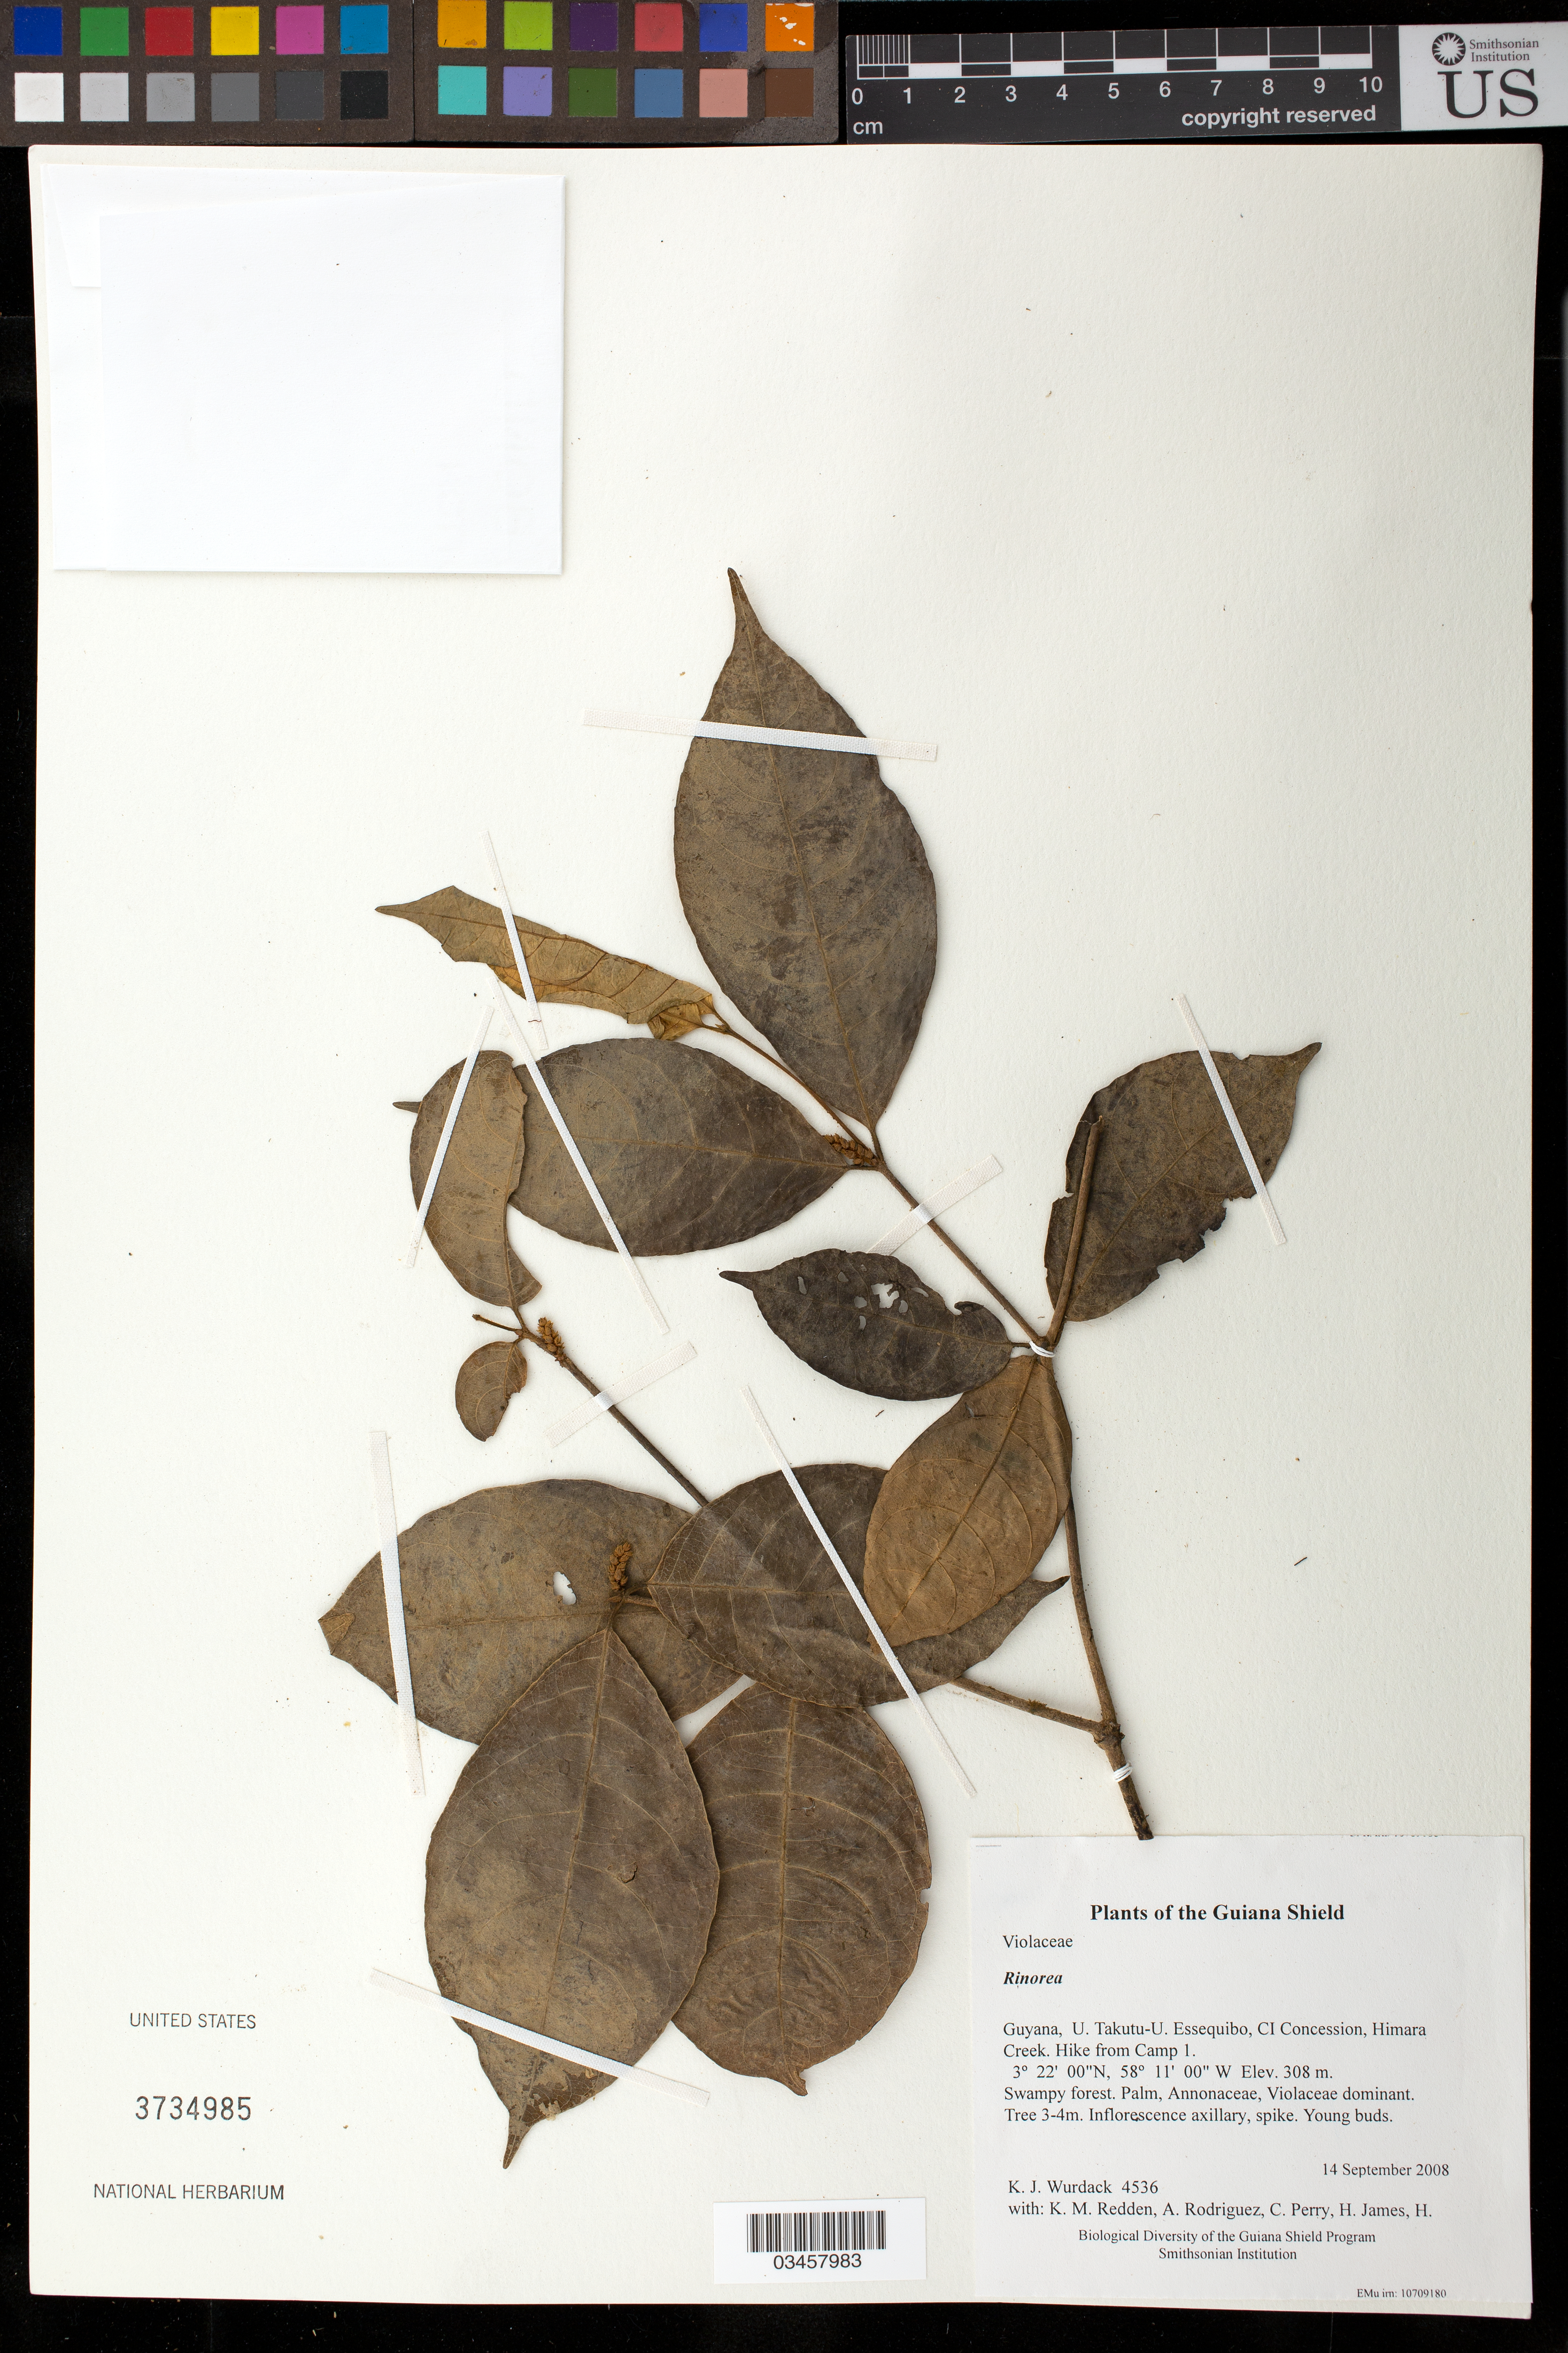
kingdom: Plantae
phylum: Tracheophyta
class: Magnoliopsida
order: Malpighiales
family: Violaceae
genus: Rinorea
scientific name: Rinorea sp.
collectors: K. Wurdack, K. M. Redden, A. Rodriguez, C. Perry, H. James, H. Simon & P. Ragnauth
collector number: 4536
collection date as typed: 14 September 2008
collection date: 2008-09-14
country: Guyana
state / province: U. Takutu-U. Essequibo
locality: CI Concession, Himara Creek. Hike from Camp 1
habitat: Swampy forest. Palm, Annonaceae, Violaceae dominant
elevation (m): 308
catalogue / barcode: US 3734985